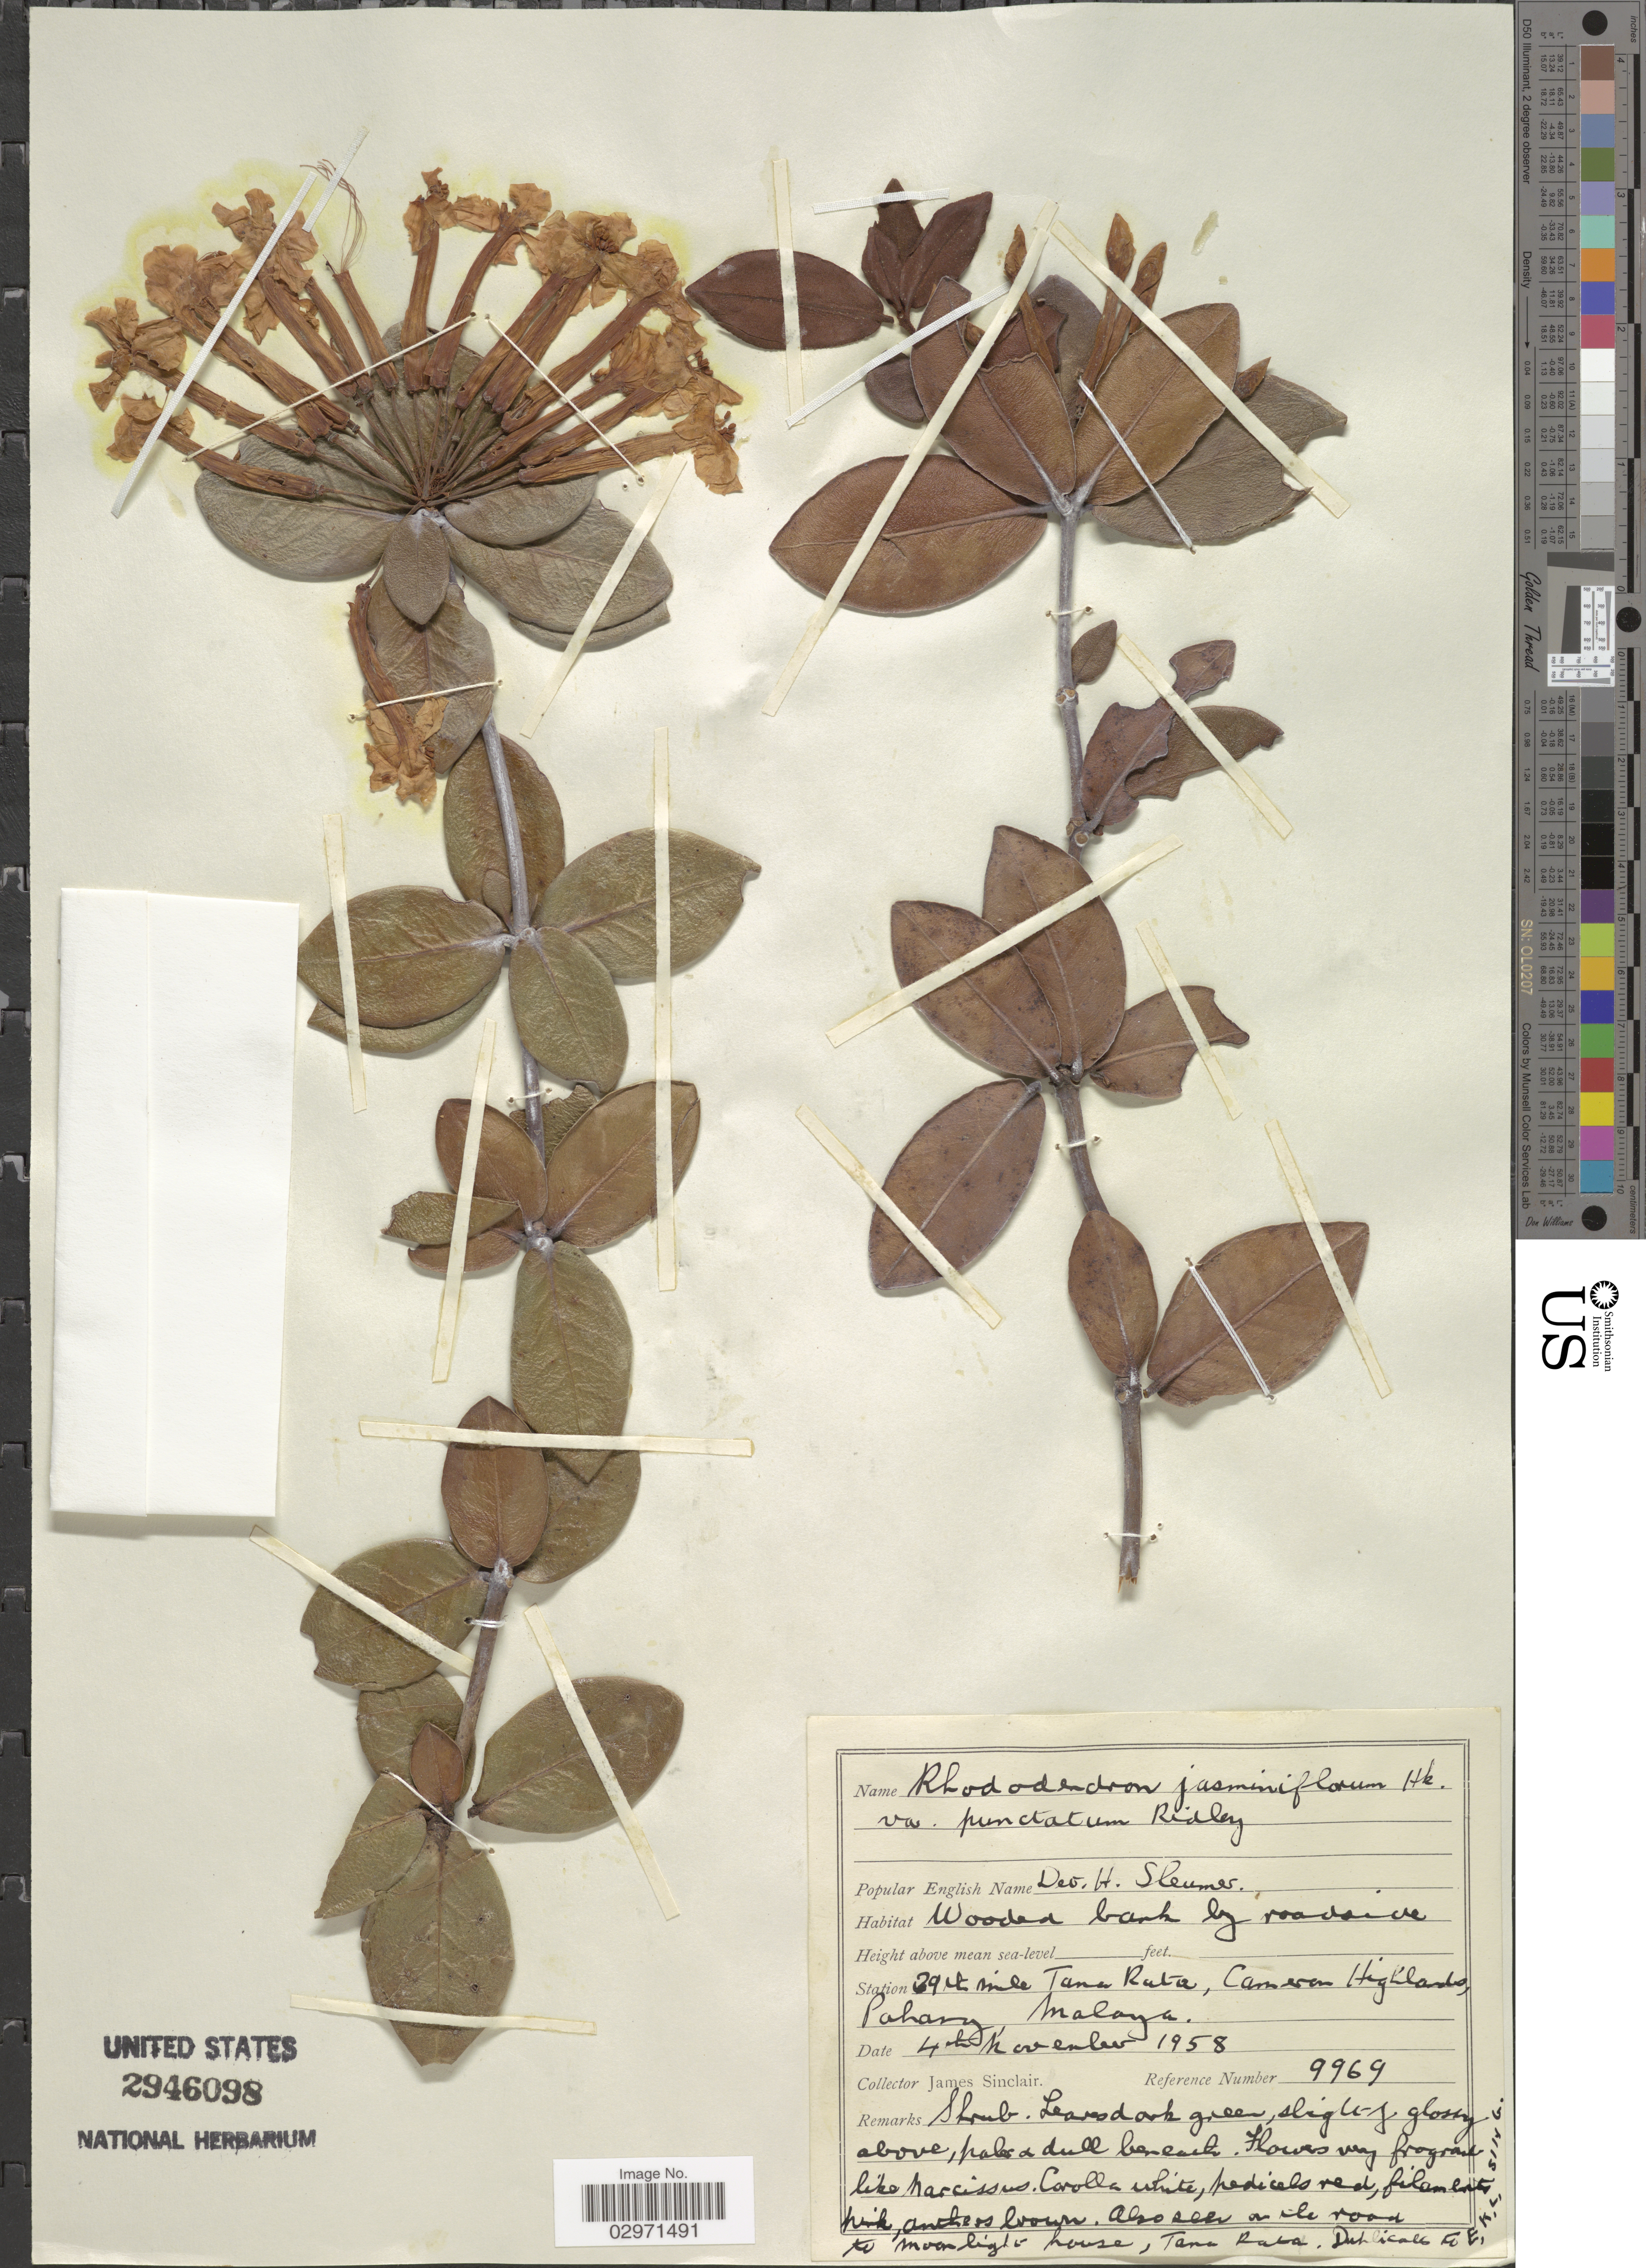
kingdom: Plantae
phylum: Tracheophyta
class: Magnoliopsida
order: Ericales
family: Ericaceae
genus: Rhododendron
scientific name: Rhododendron jasminiflorum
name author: Hook.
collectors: J. Sinclair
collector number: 9969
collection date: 1958-11-04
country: Malaysia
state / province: Pahang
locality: Station 39th mile Tana Ruta, Cameron Highlands, Malaya.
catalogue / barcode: US 2946098